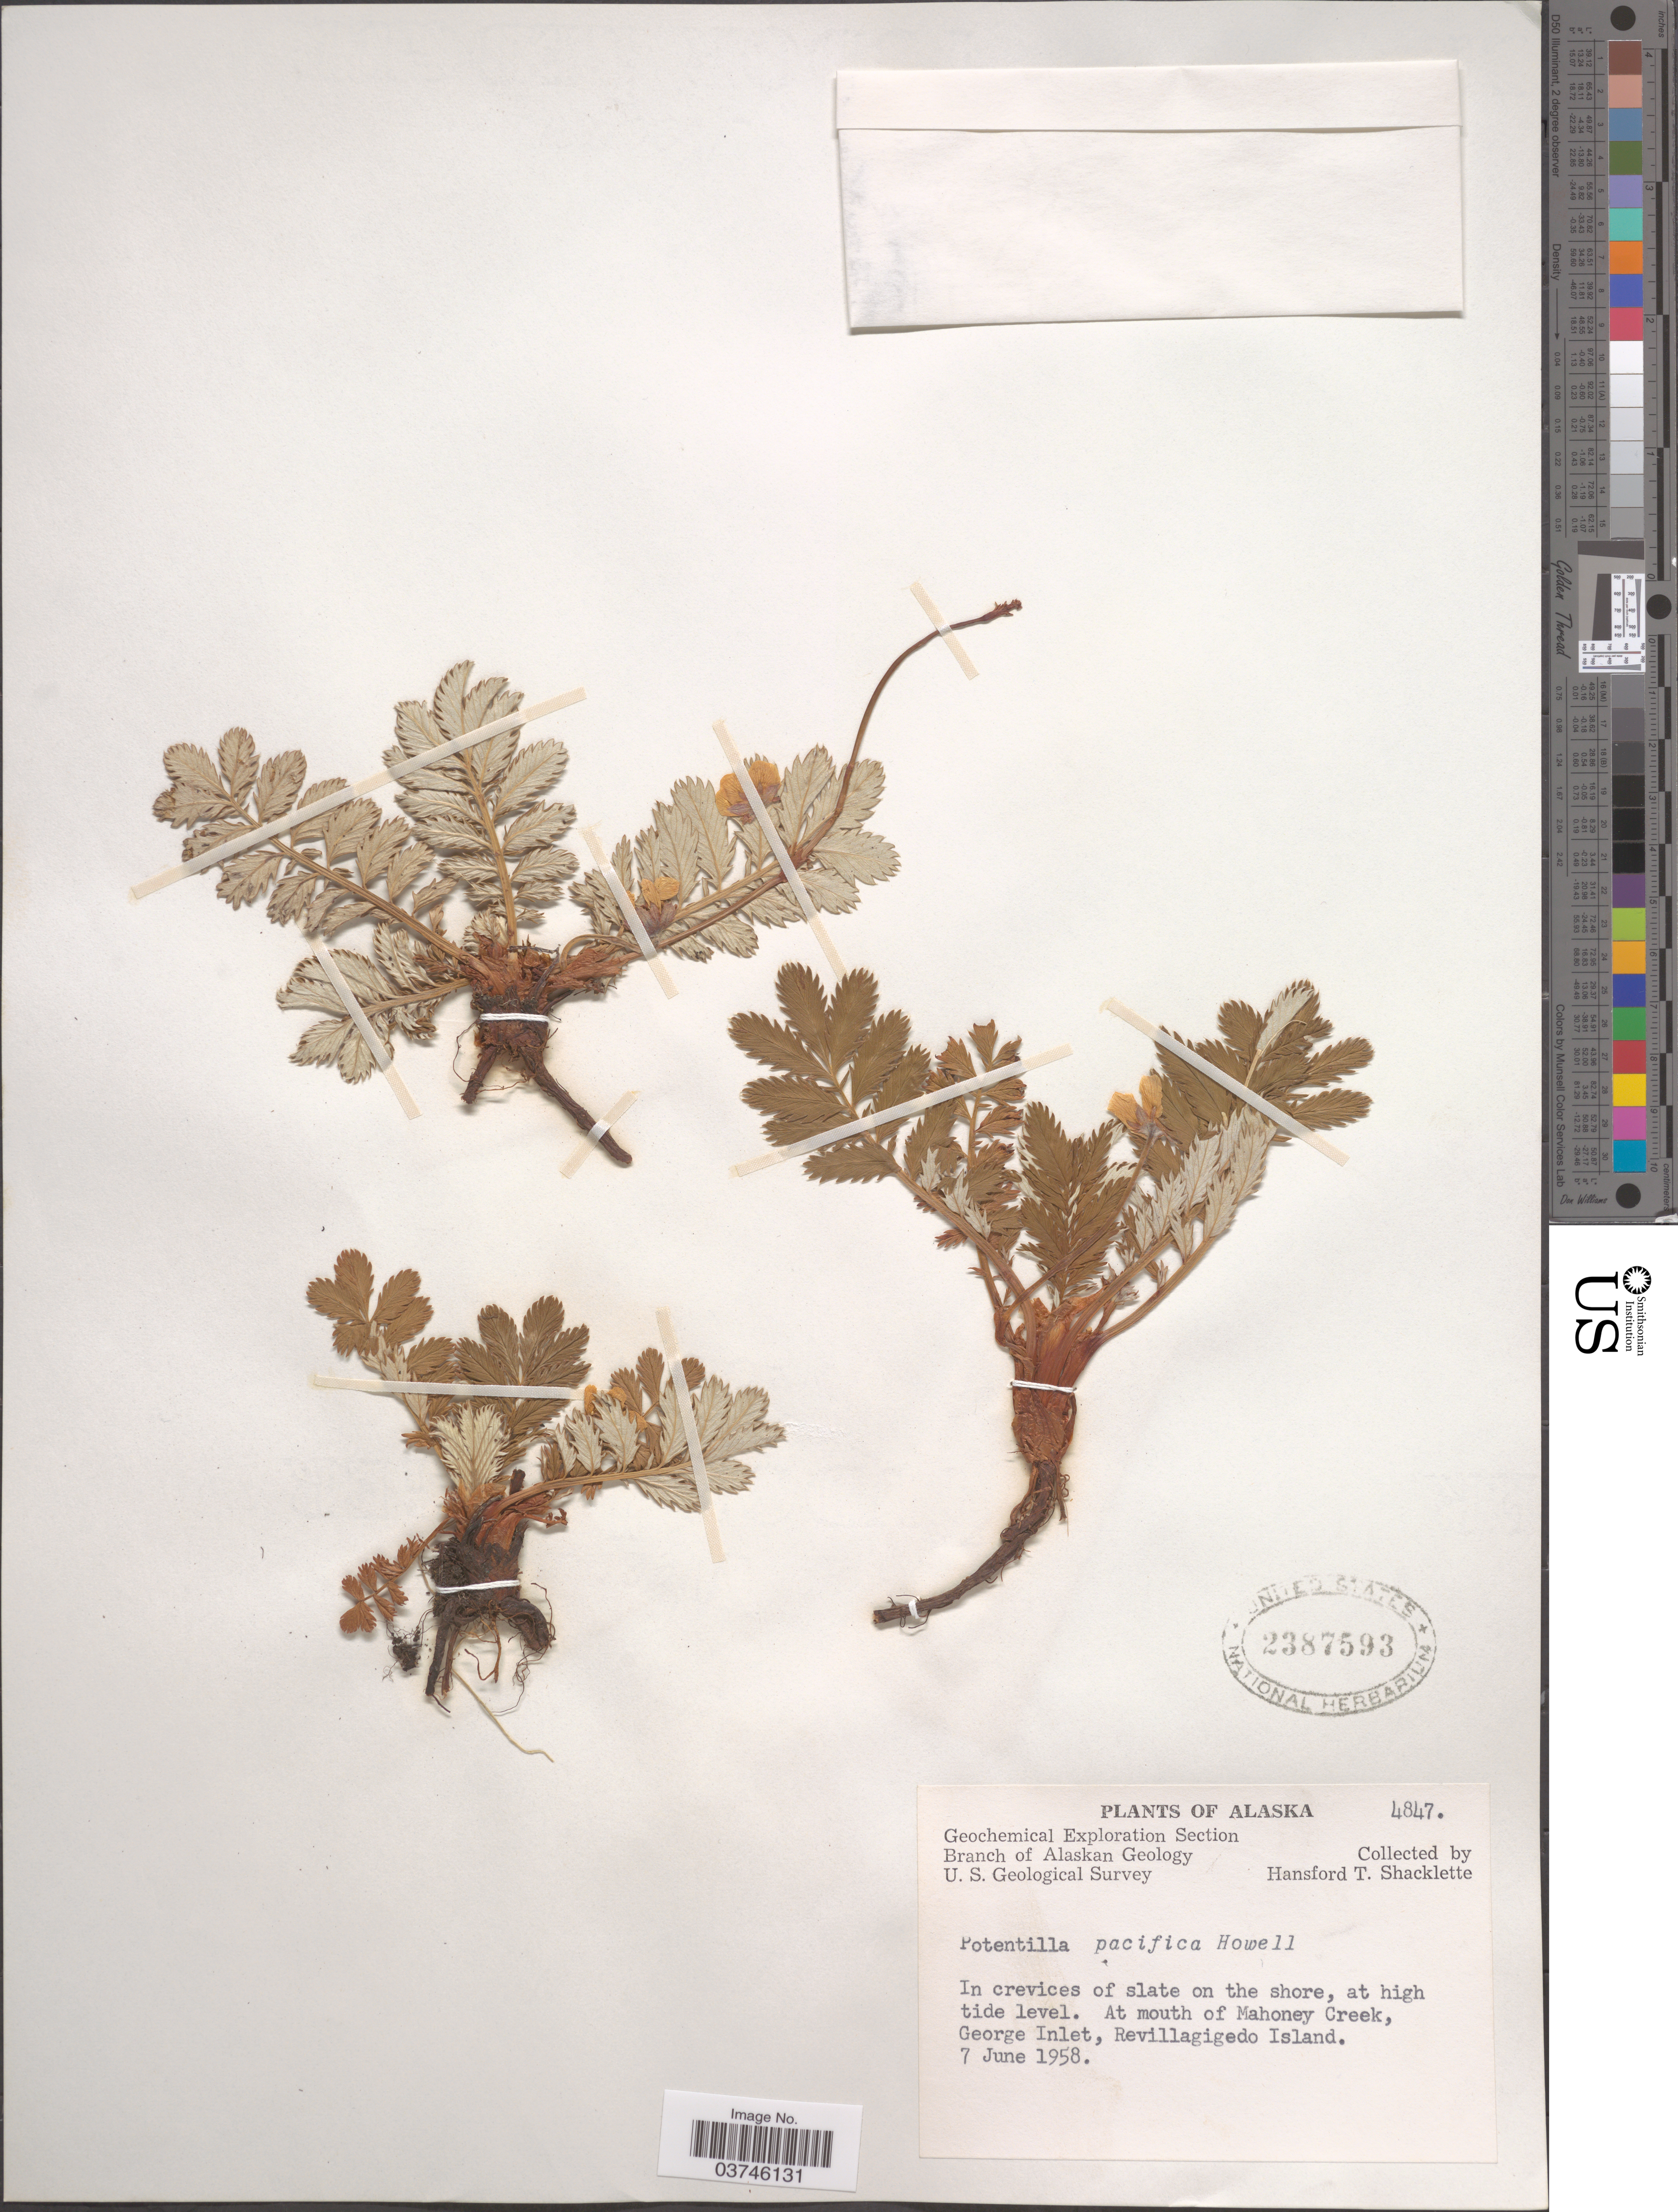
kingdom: Plantae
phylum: Tracheophyta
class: Magnoliopsida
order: Rosales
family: Rosaceae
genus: Argentina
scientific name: Argentina pacifica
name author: (Howell) Rydb.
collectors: H. Shacklette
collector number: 4847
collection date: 1958-06-07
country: United States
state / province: Alaska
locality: In crevices of slate on the shore, at high tide level. At mouth of Mahoney Creek, George Inlet, Revillagigedo Island.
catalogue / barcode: US 2387593